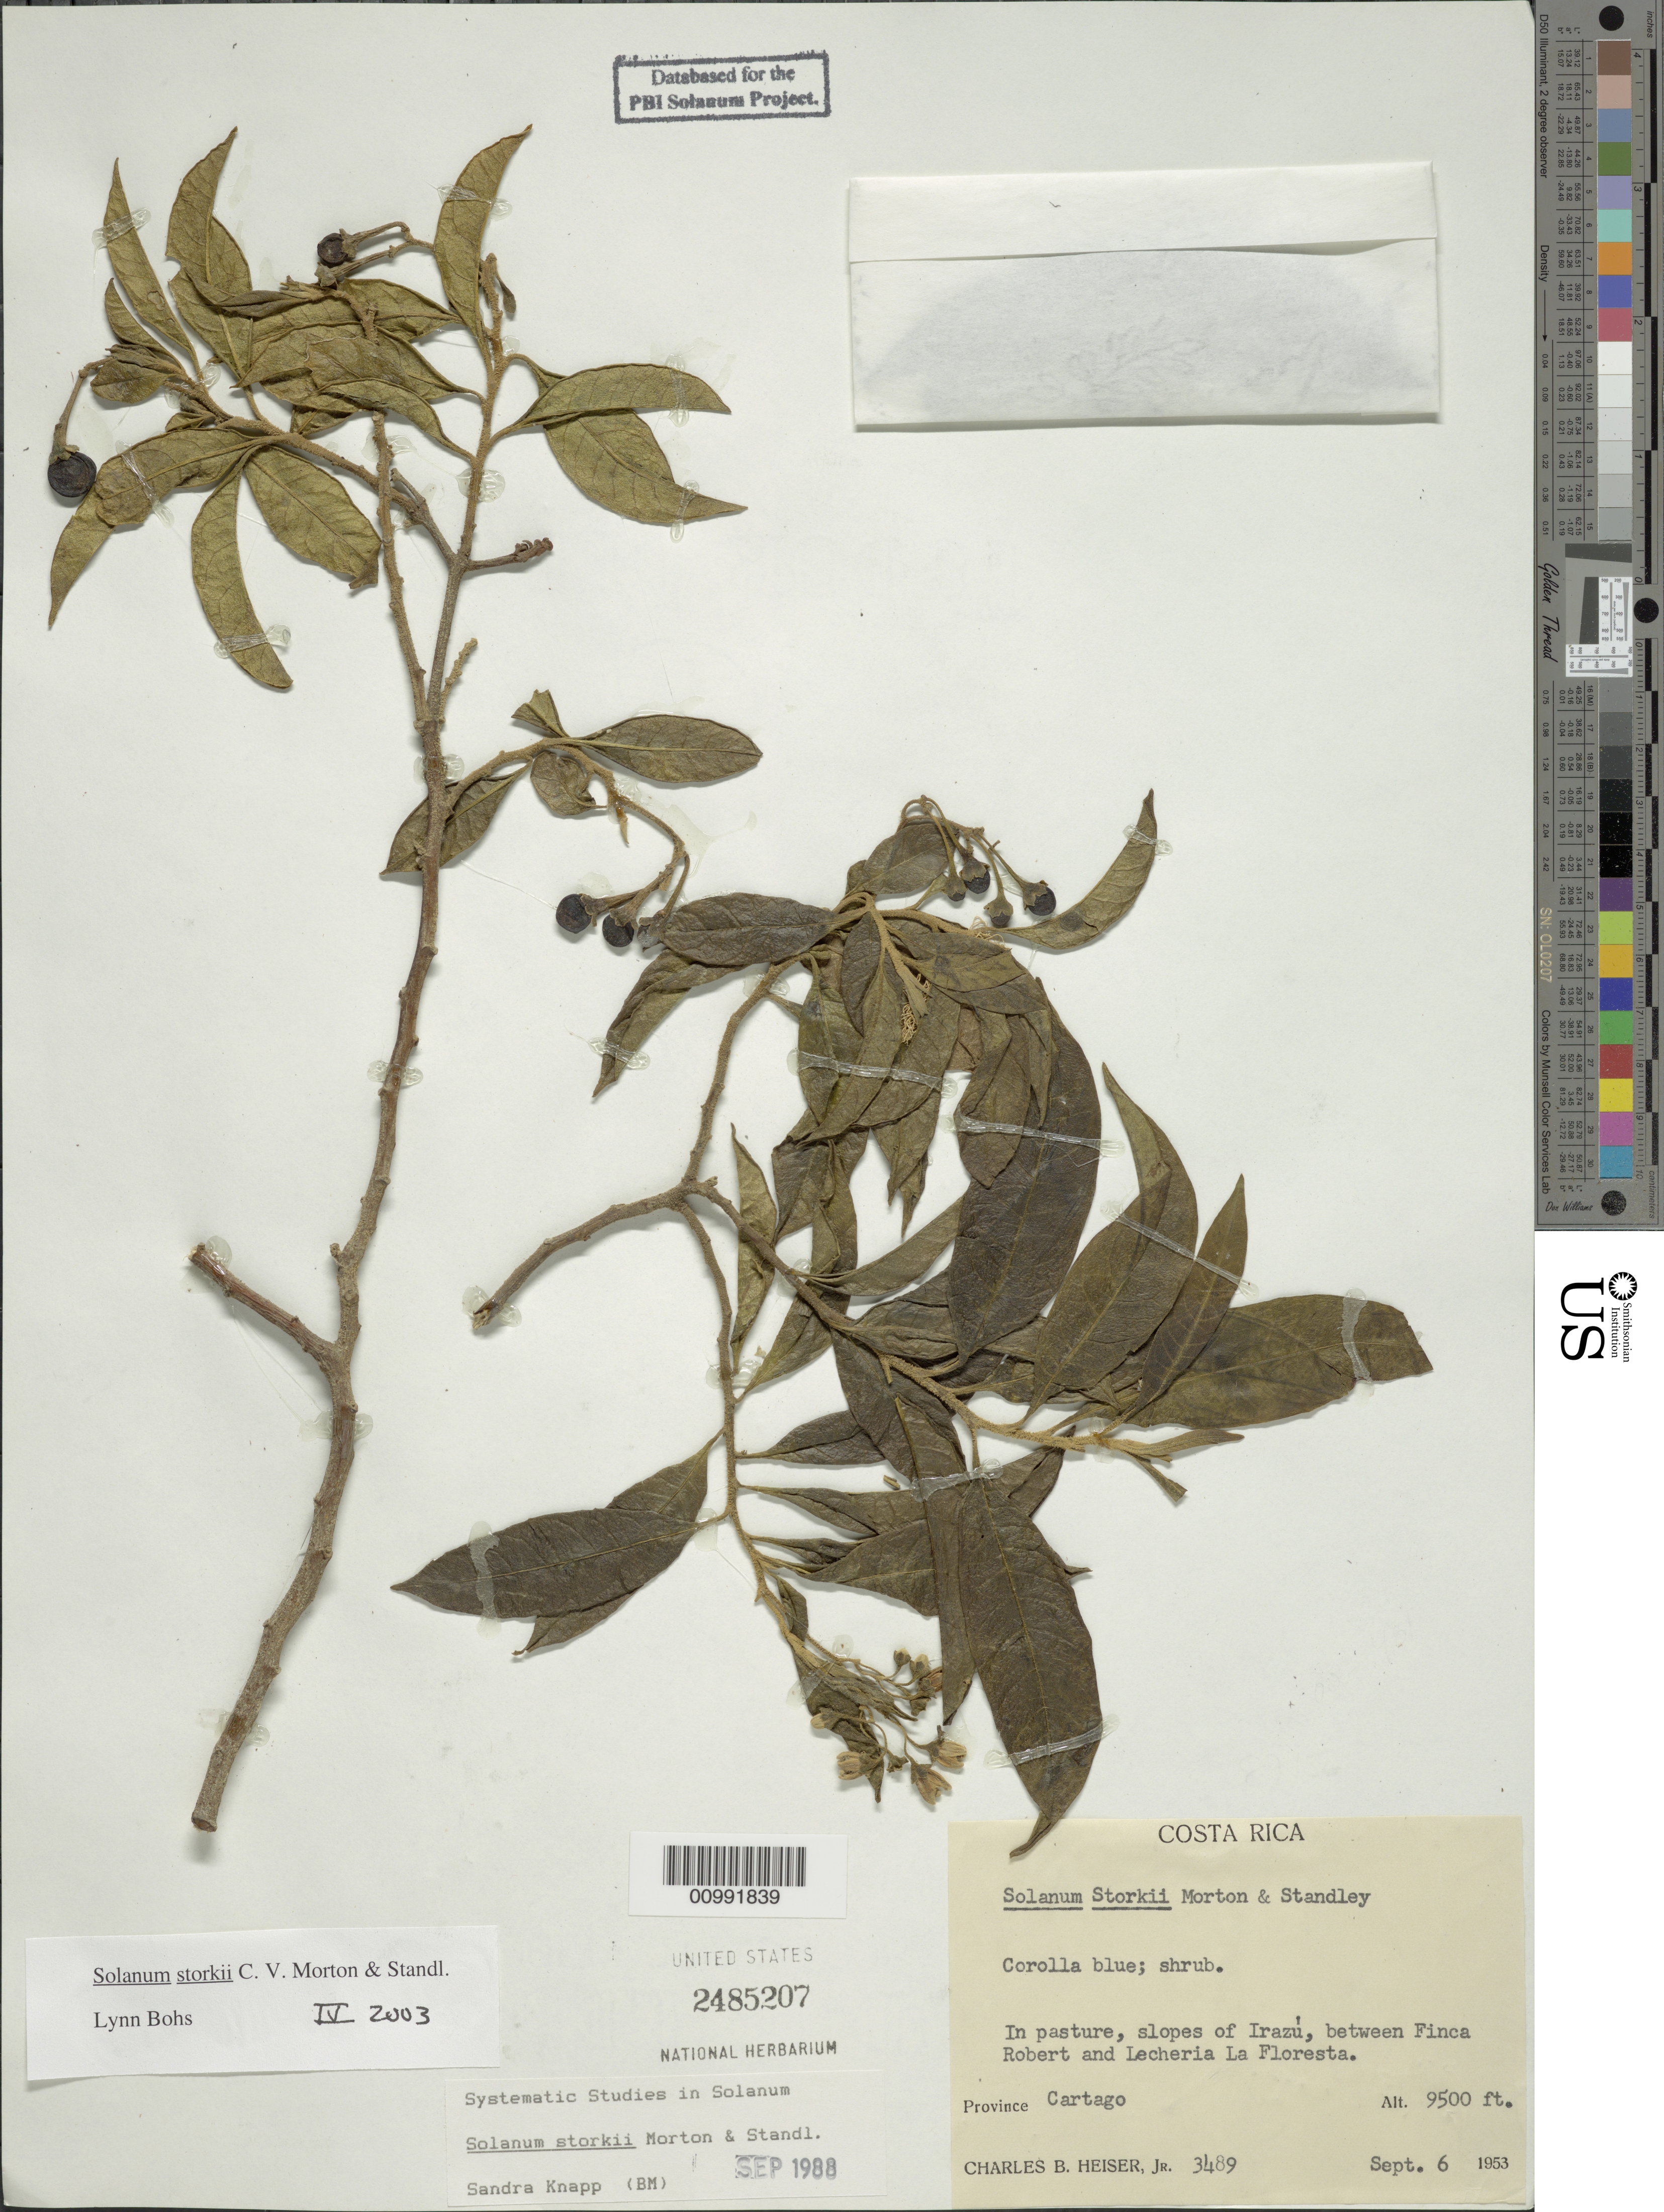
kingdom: Plantae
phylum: Tracheophyta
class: Magnoliopsida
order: Solanales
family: Solanaceae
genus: Solanum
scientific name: Solanum storkii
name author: C.V. Morton & Standl.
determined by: Bohs, L. A.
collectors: C. Hesier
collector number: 3489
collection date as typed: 9 Jun 1953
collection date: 1953-06-09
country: Costa Rica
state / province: Cartago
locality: In pasture, slopes of Irazú, between Finca Robert and Lecheria La Floresta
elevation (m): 2896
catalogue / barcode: US 2485207